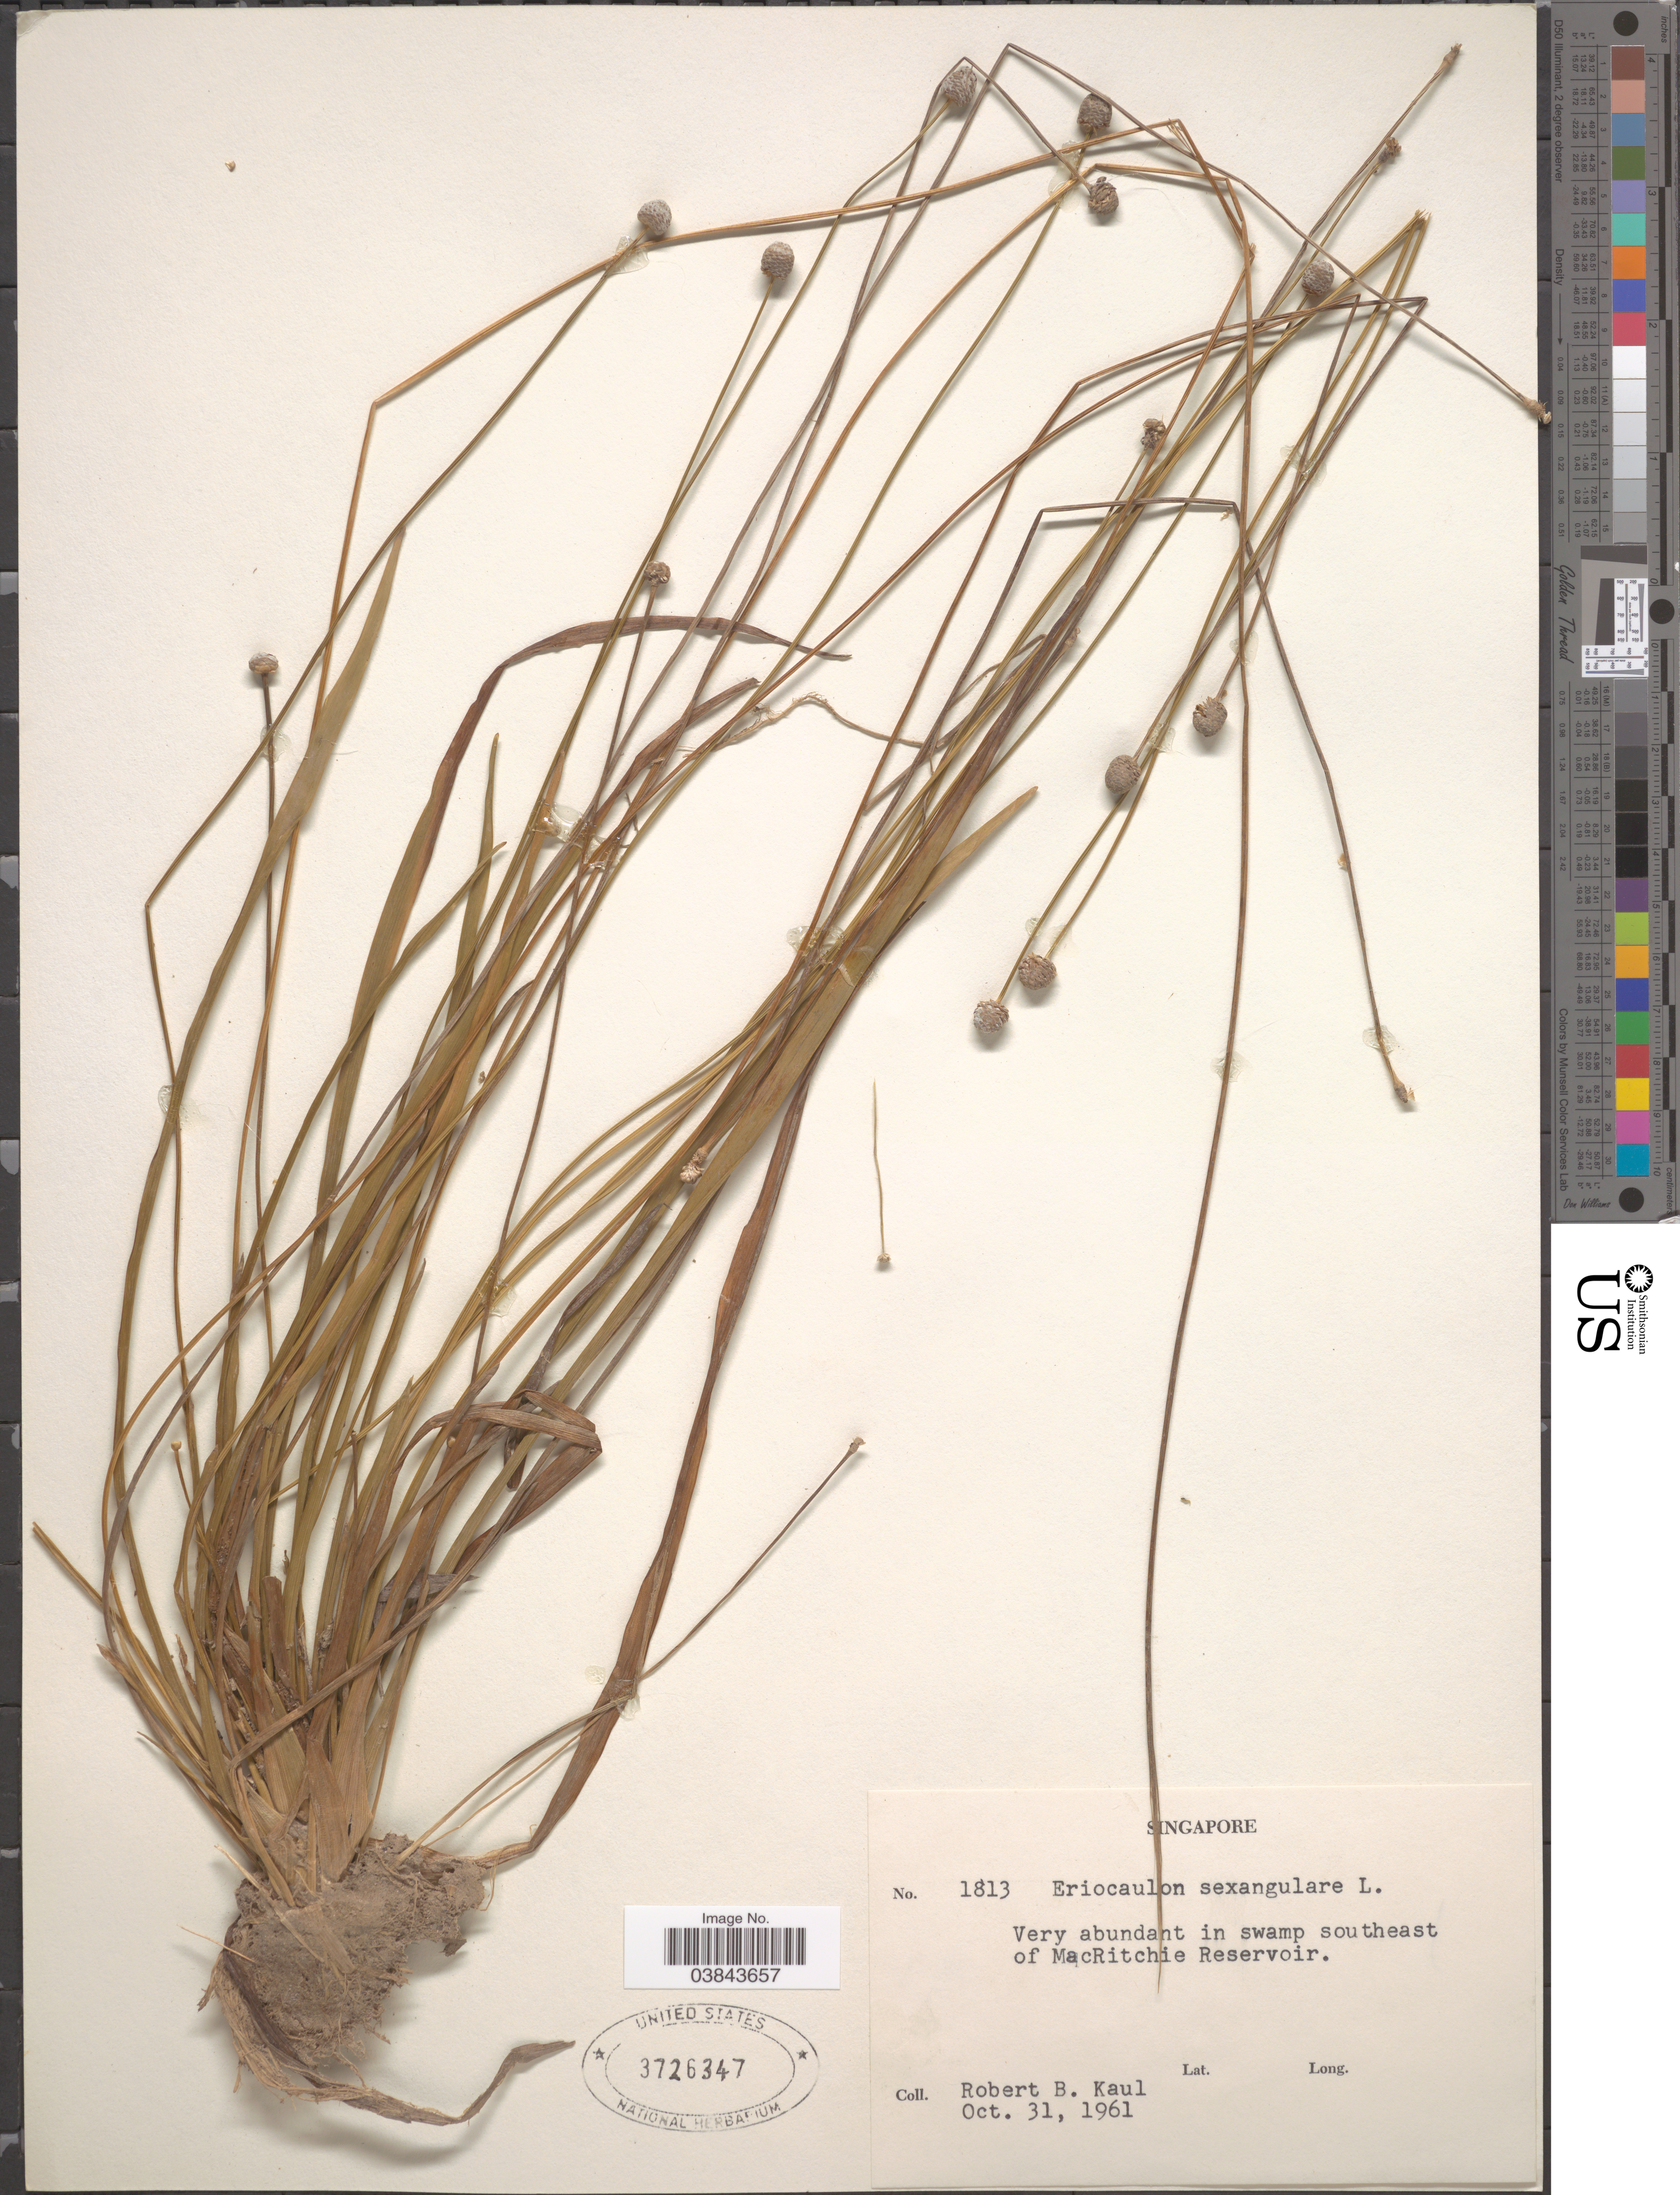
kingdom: Plantae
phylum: Tracheophyta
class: Liliopsida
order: Poales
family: Eriocaulaceae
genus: Eriocaulon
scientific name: Eriocaulon sexangulare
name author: L.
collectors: R. Kaul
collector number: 1813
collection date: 1961-10-31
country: Singapore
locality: Very abundant in swamp southeast of MacRitchie Reservoir.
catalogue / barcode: US 3726347